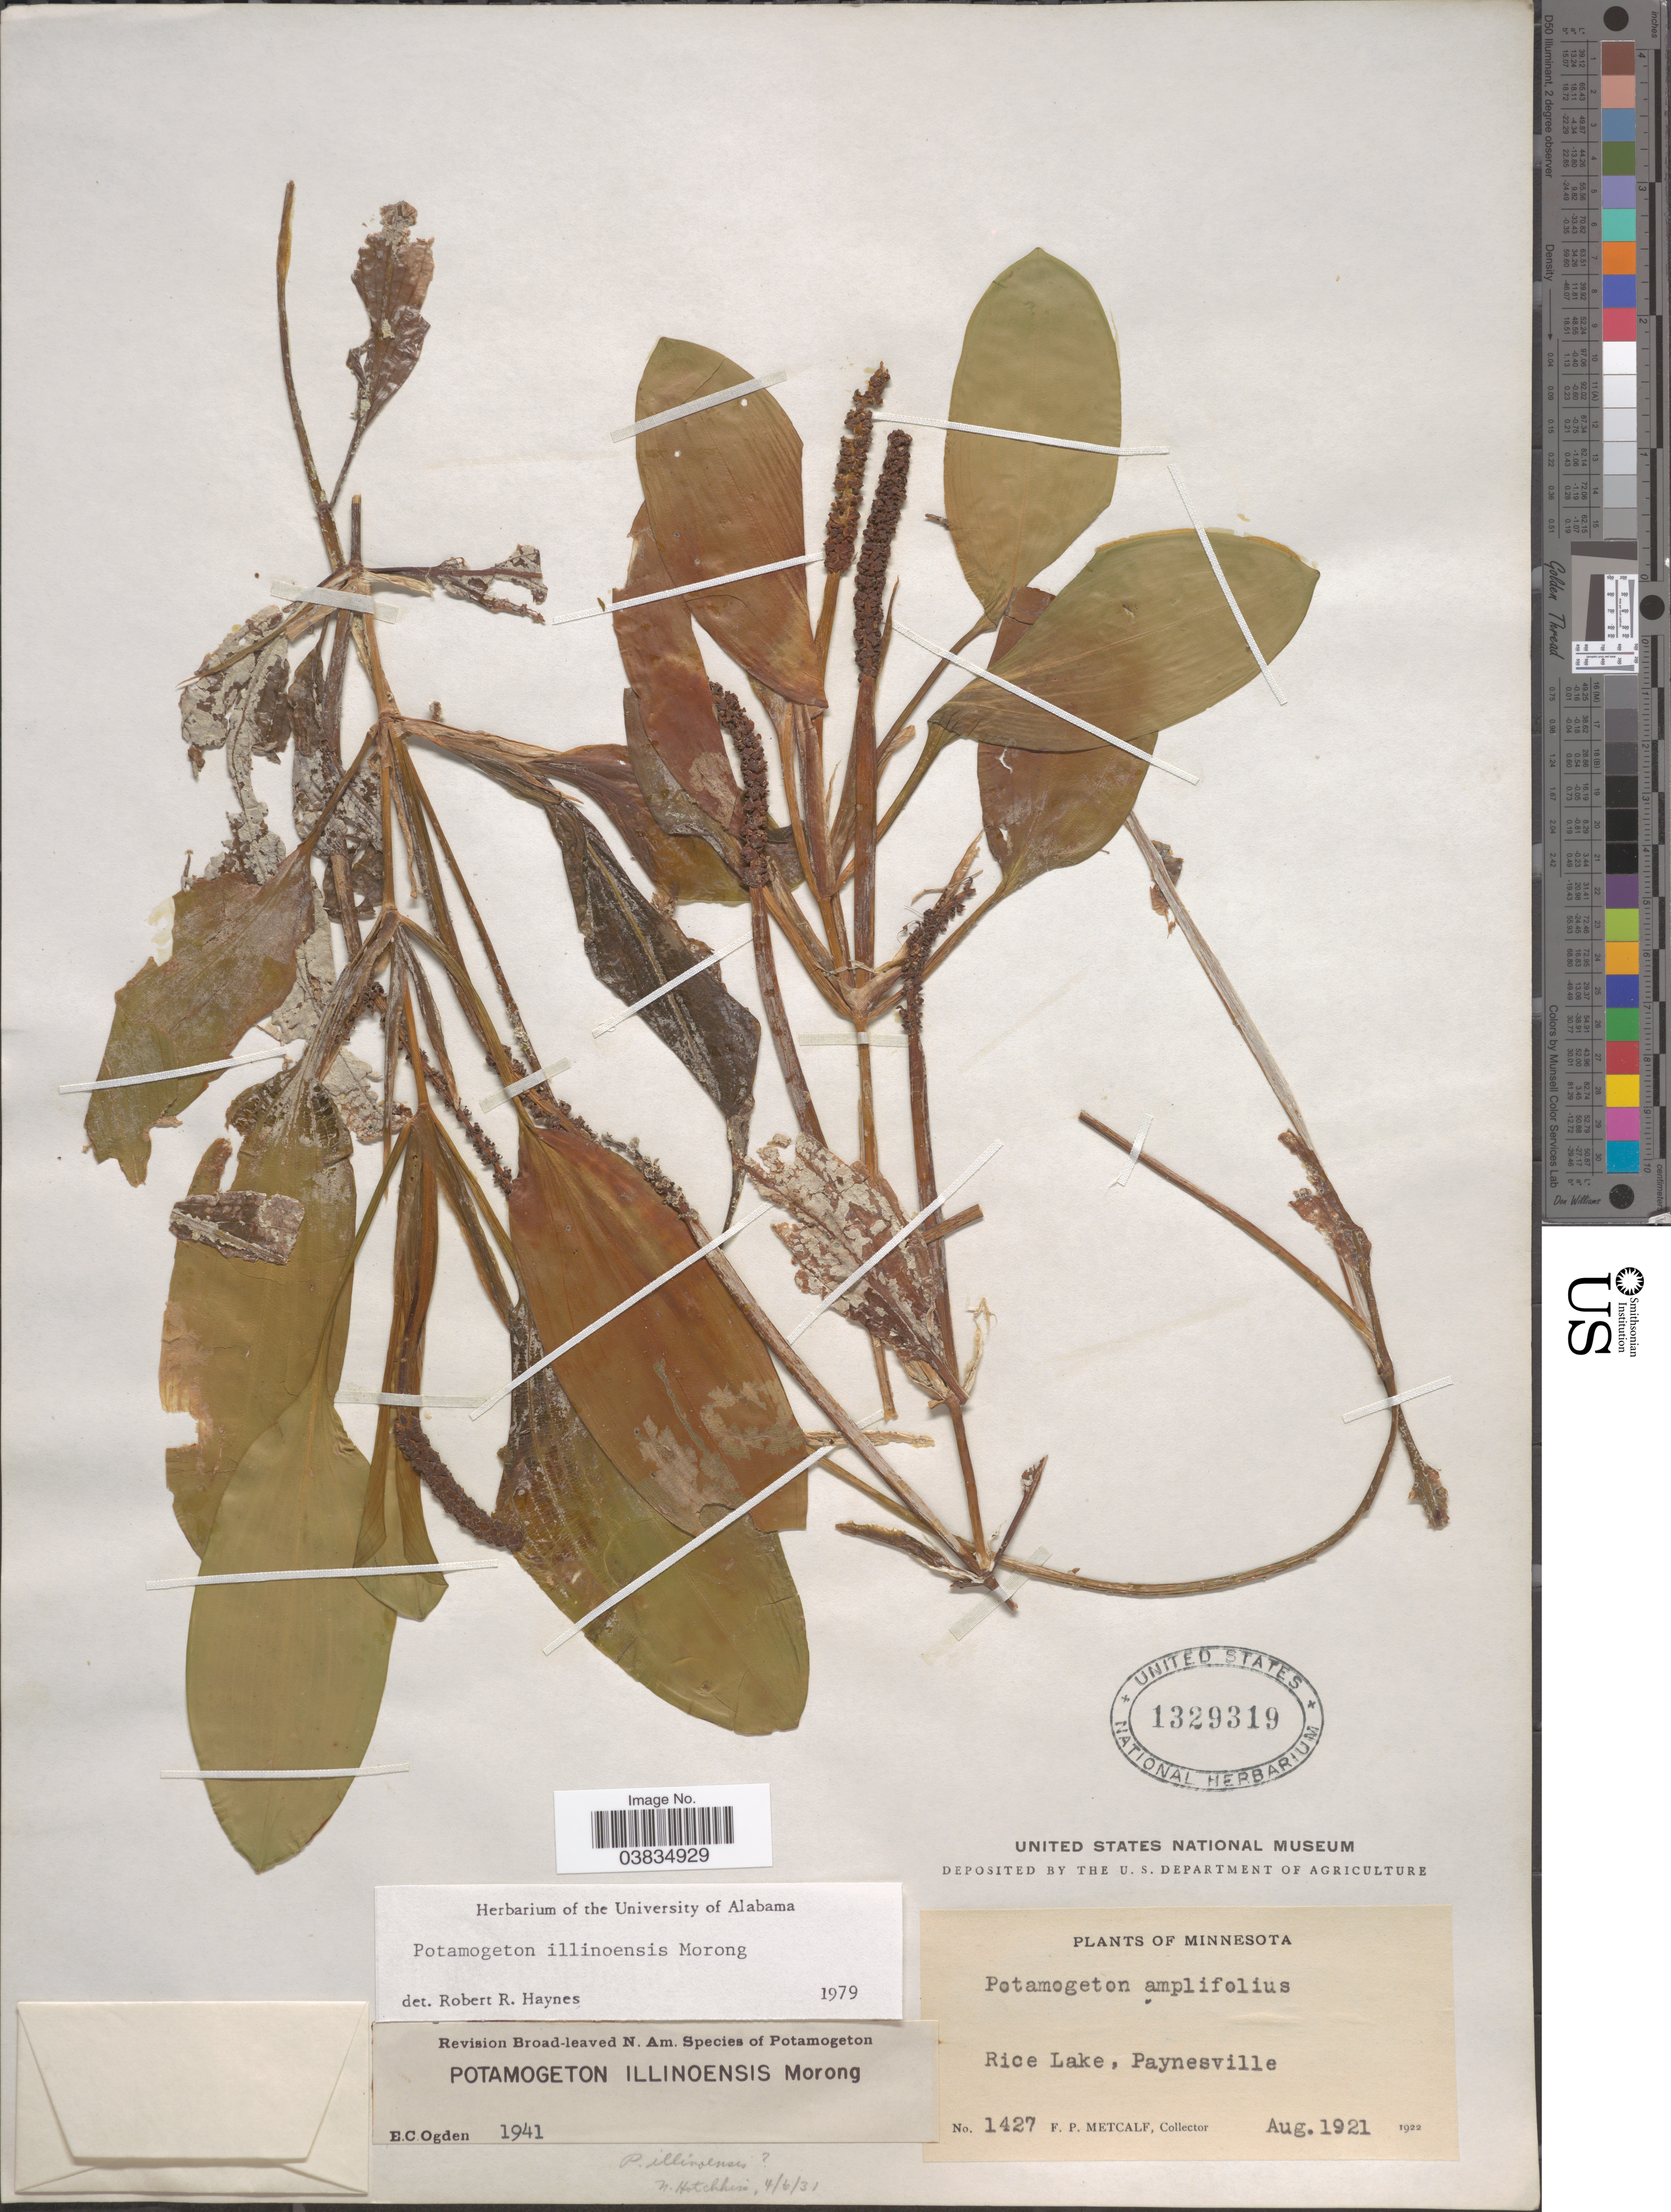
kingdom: Plantae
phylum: Tracheophyta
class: Liliopsida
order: Alismatales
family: Potamogetonaceae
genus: Potamogeton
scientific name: Potamogeton illinoensis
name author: Morong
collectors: F. Metcalf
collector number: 1427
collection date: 1921-08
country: United States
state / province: Minnesota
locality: Rice Lake, Paynesville.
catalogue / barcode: US 1329319